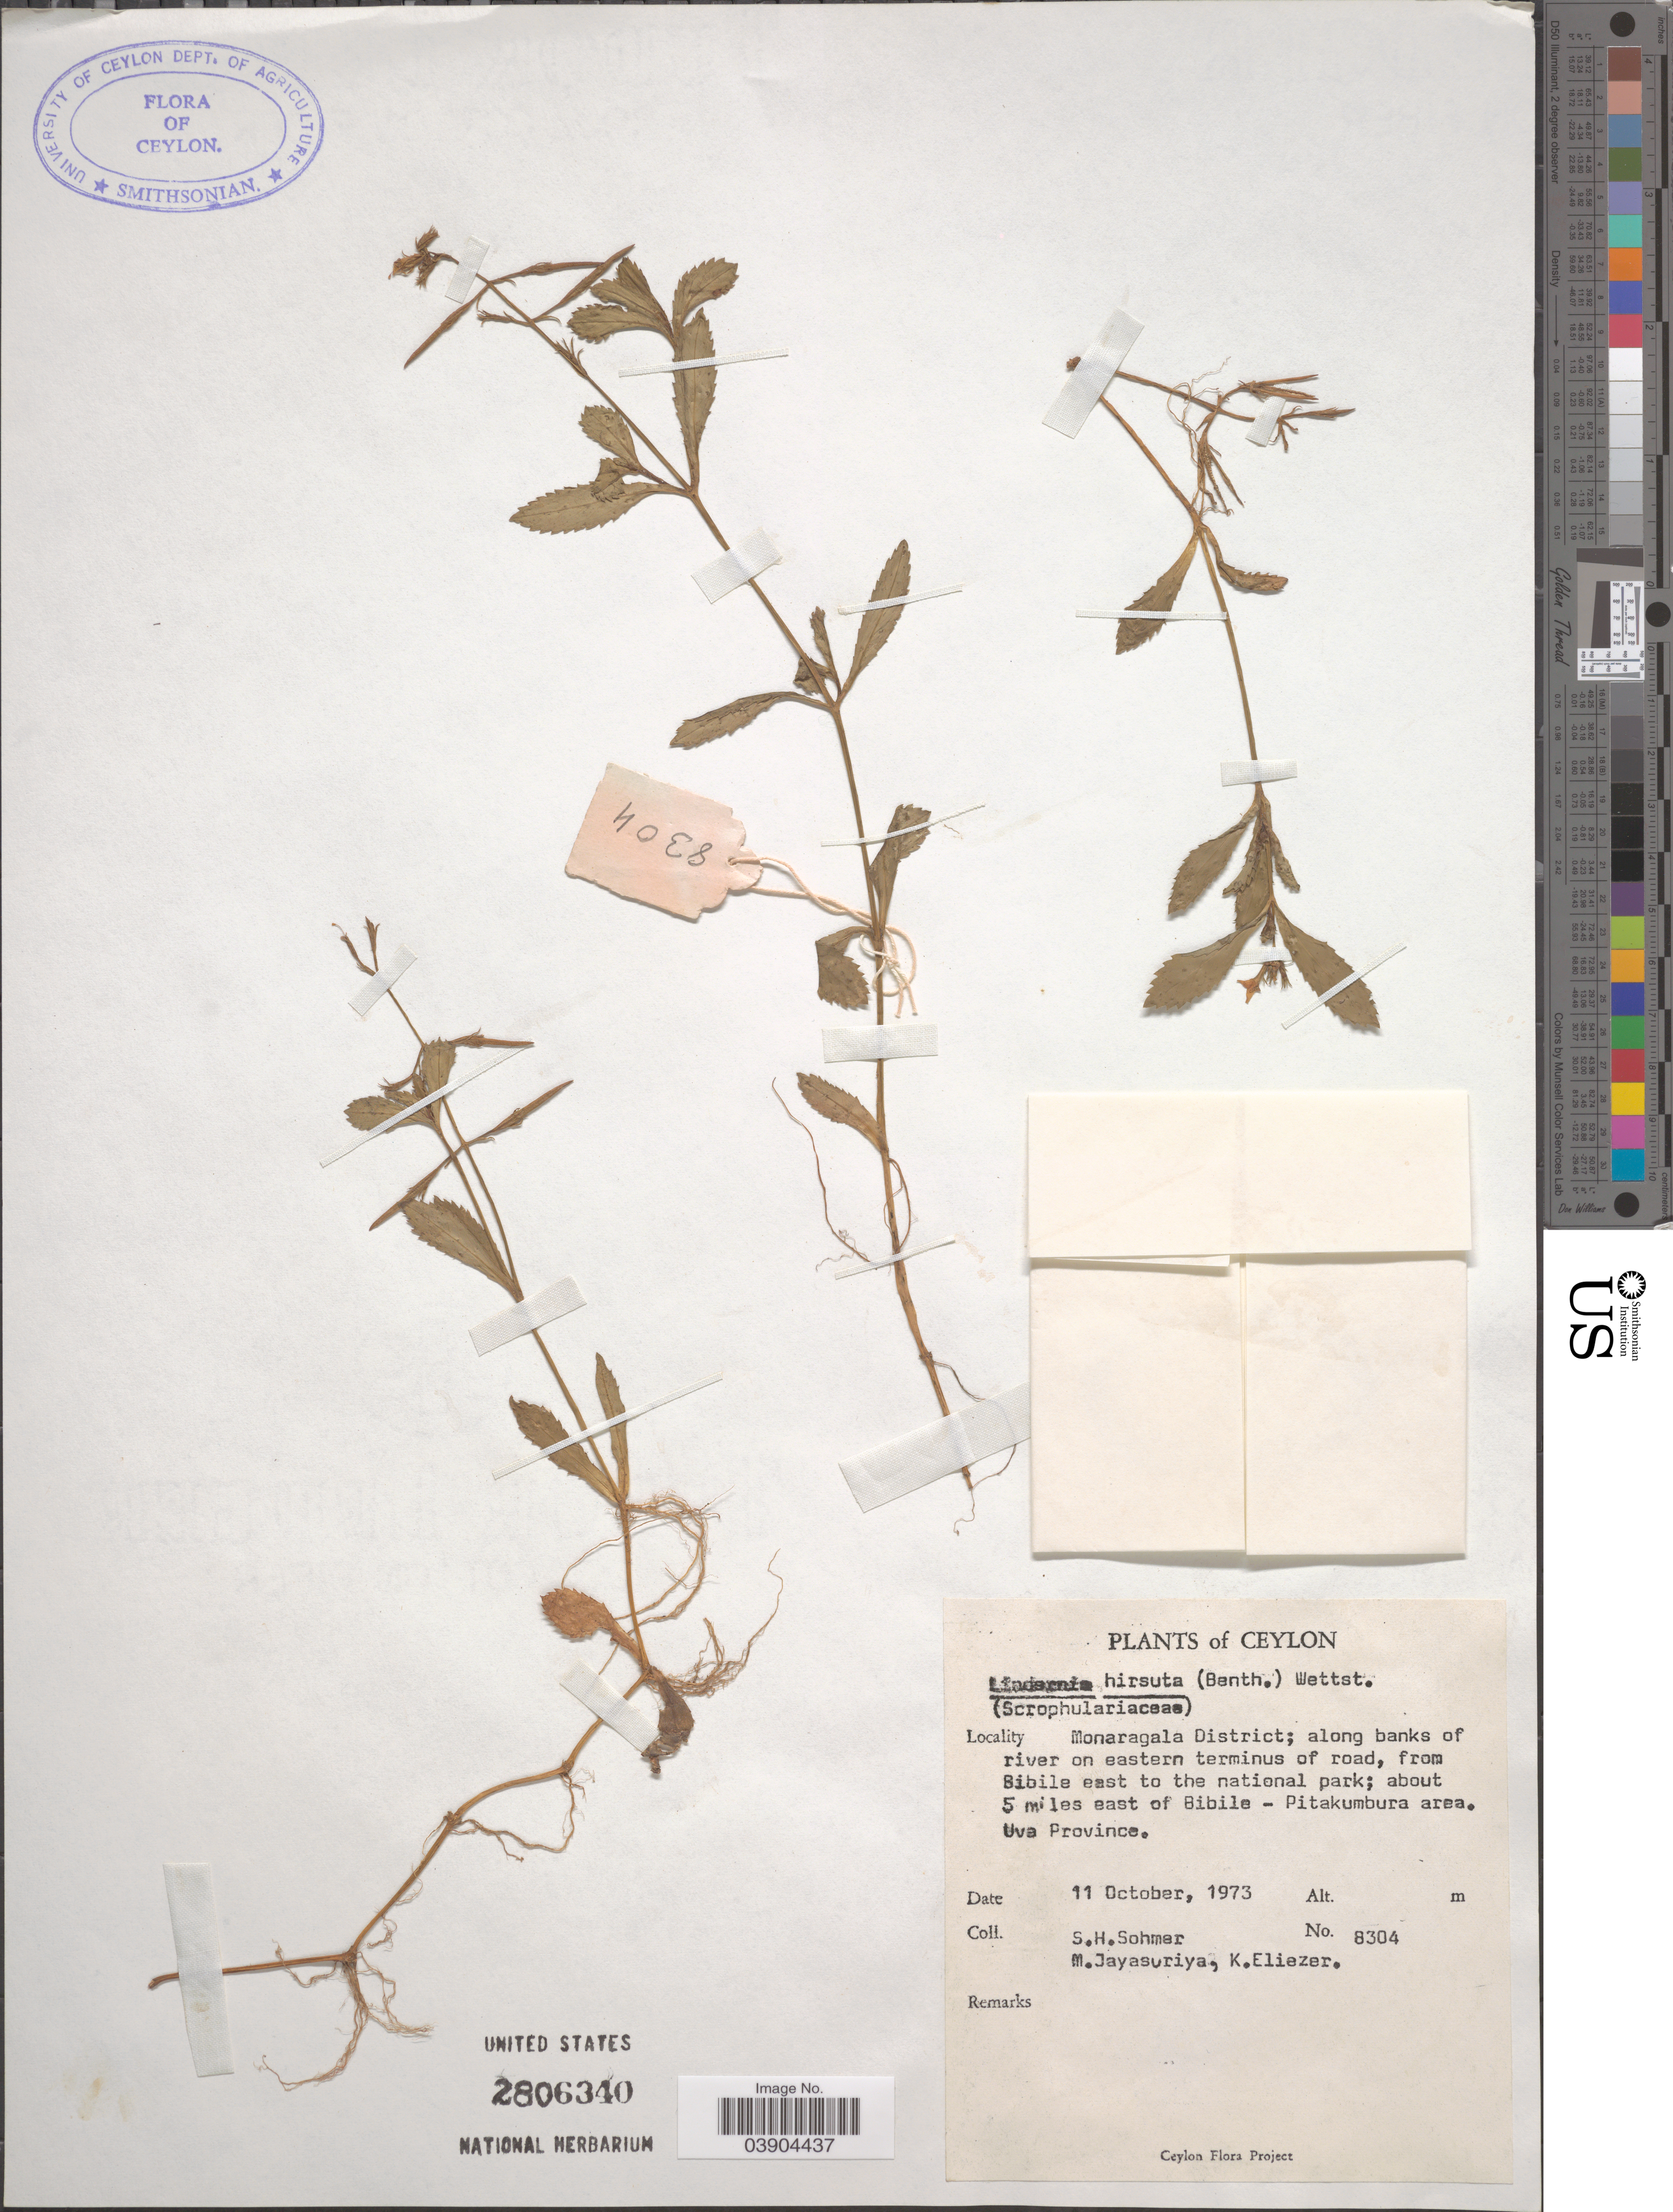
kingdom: Plantae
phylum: Tracheophyta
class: Magnoliopsida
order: Lamiales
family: Linderniaceae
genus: Lindernia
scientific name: Lindernia hirsuta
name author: (Benth.) Wettst.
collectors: S. H. Sohmer, M. Jayasuriya & K. Eliezer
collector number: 8304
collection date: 1973-10-11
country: Sri Lanka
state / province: Uva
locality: Ceylon. Monaragala District; along banks of river on eastern terminus of road, from Bibile east to the national park; about 5 miles east of Bibile-Pitakumbura area.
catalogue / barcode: US 2806340